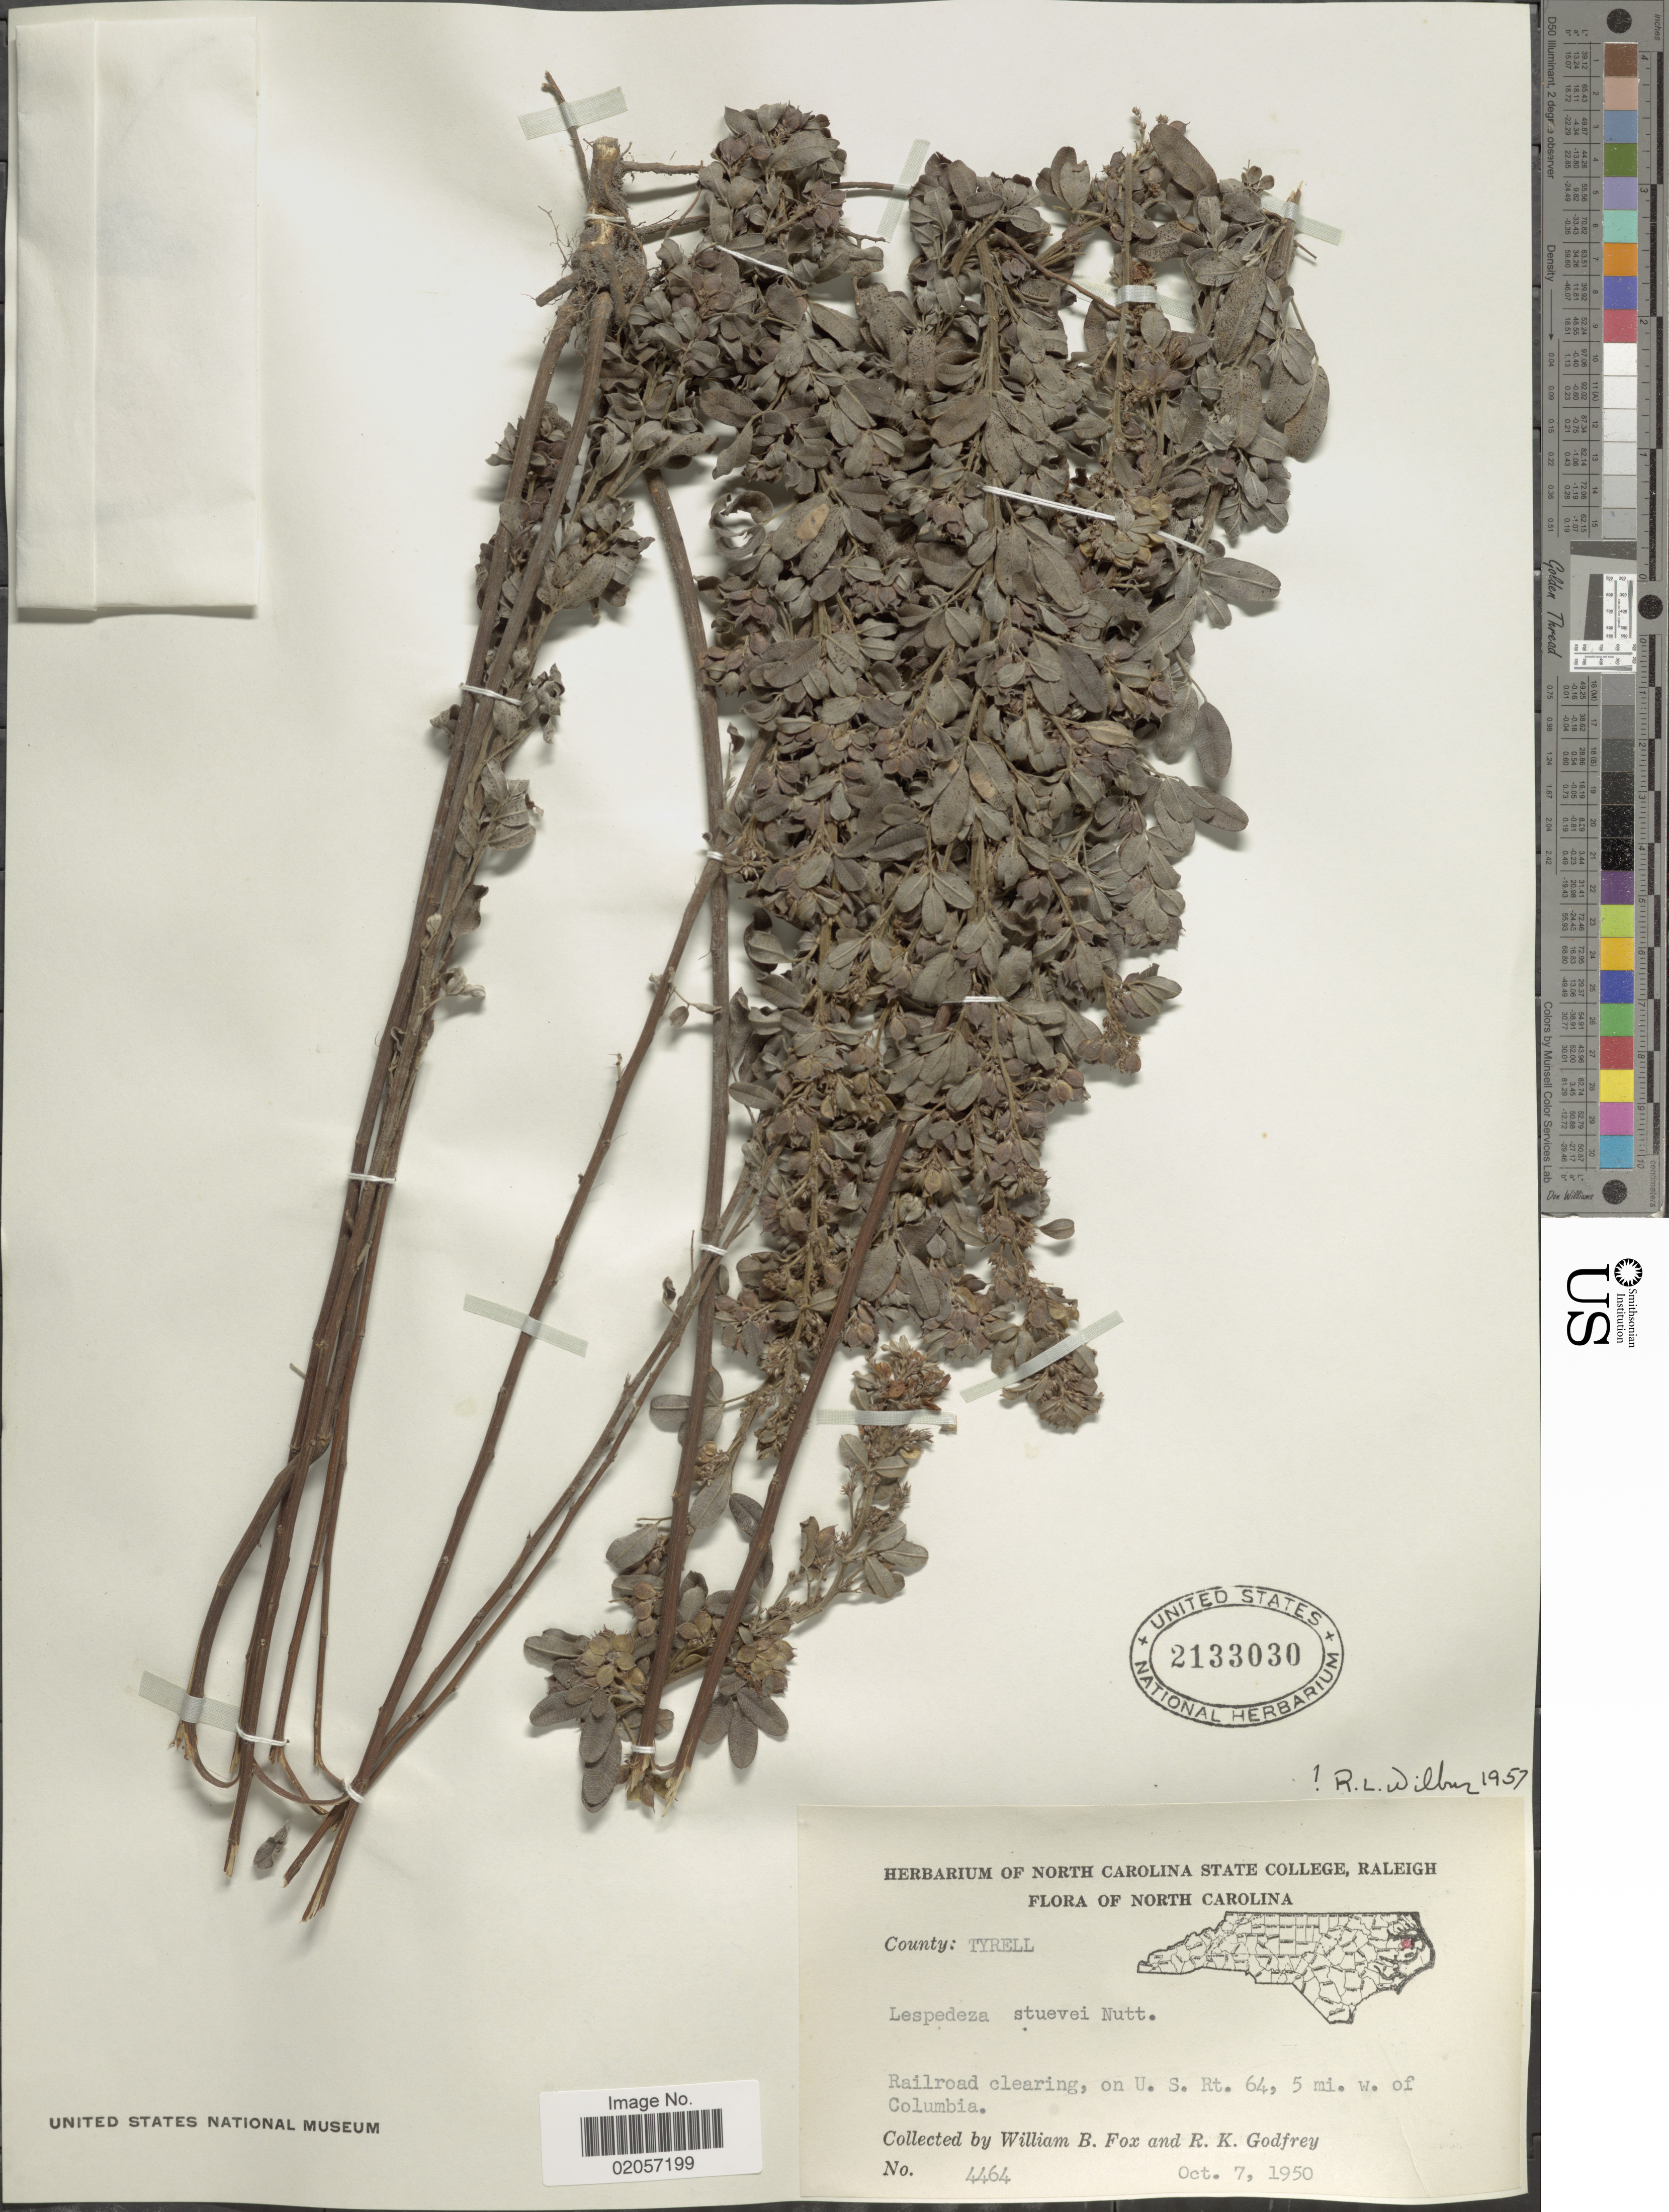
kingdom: Plantae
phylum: Tracheophyta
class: Magnoliopsida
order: Fabales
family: Fabaceae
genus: Lespedeza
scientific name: Lespedeza stuevei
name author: Nutt.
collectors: W. B. Fox & R. K. Godfrey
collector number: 4464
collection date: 1950-10-07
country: United States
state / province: North Carolina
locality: North Carolina. Railroad clearing, on U.S. Rt 64, 5 mi w. of Columbia.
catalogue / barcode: US 2133030